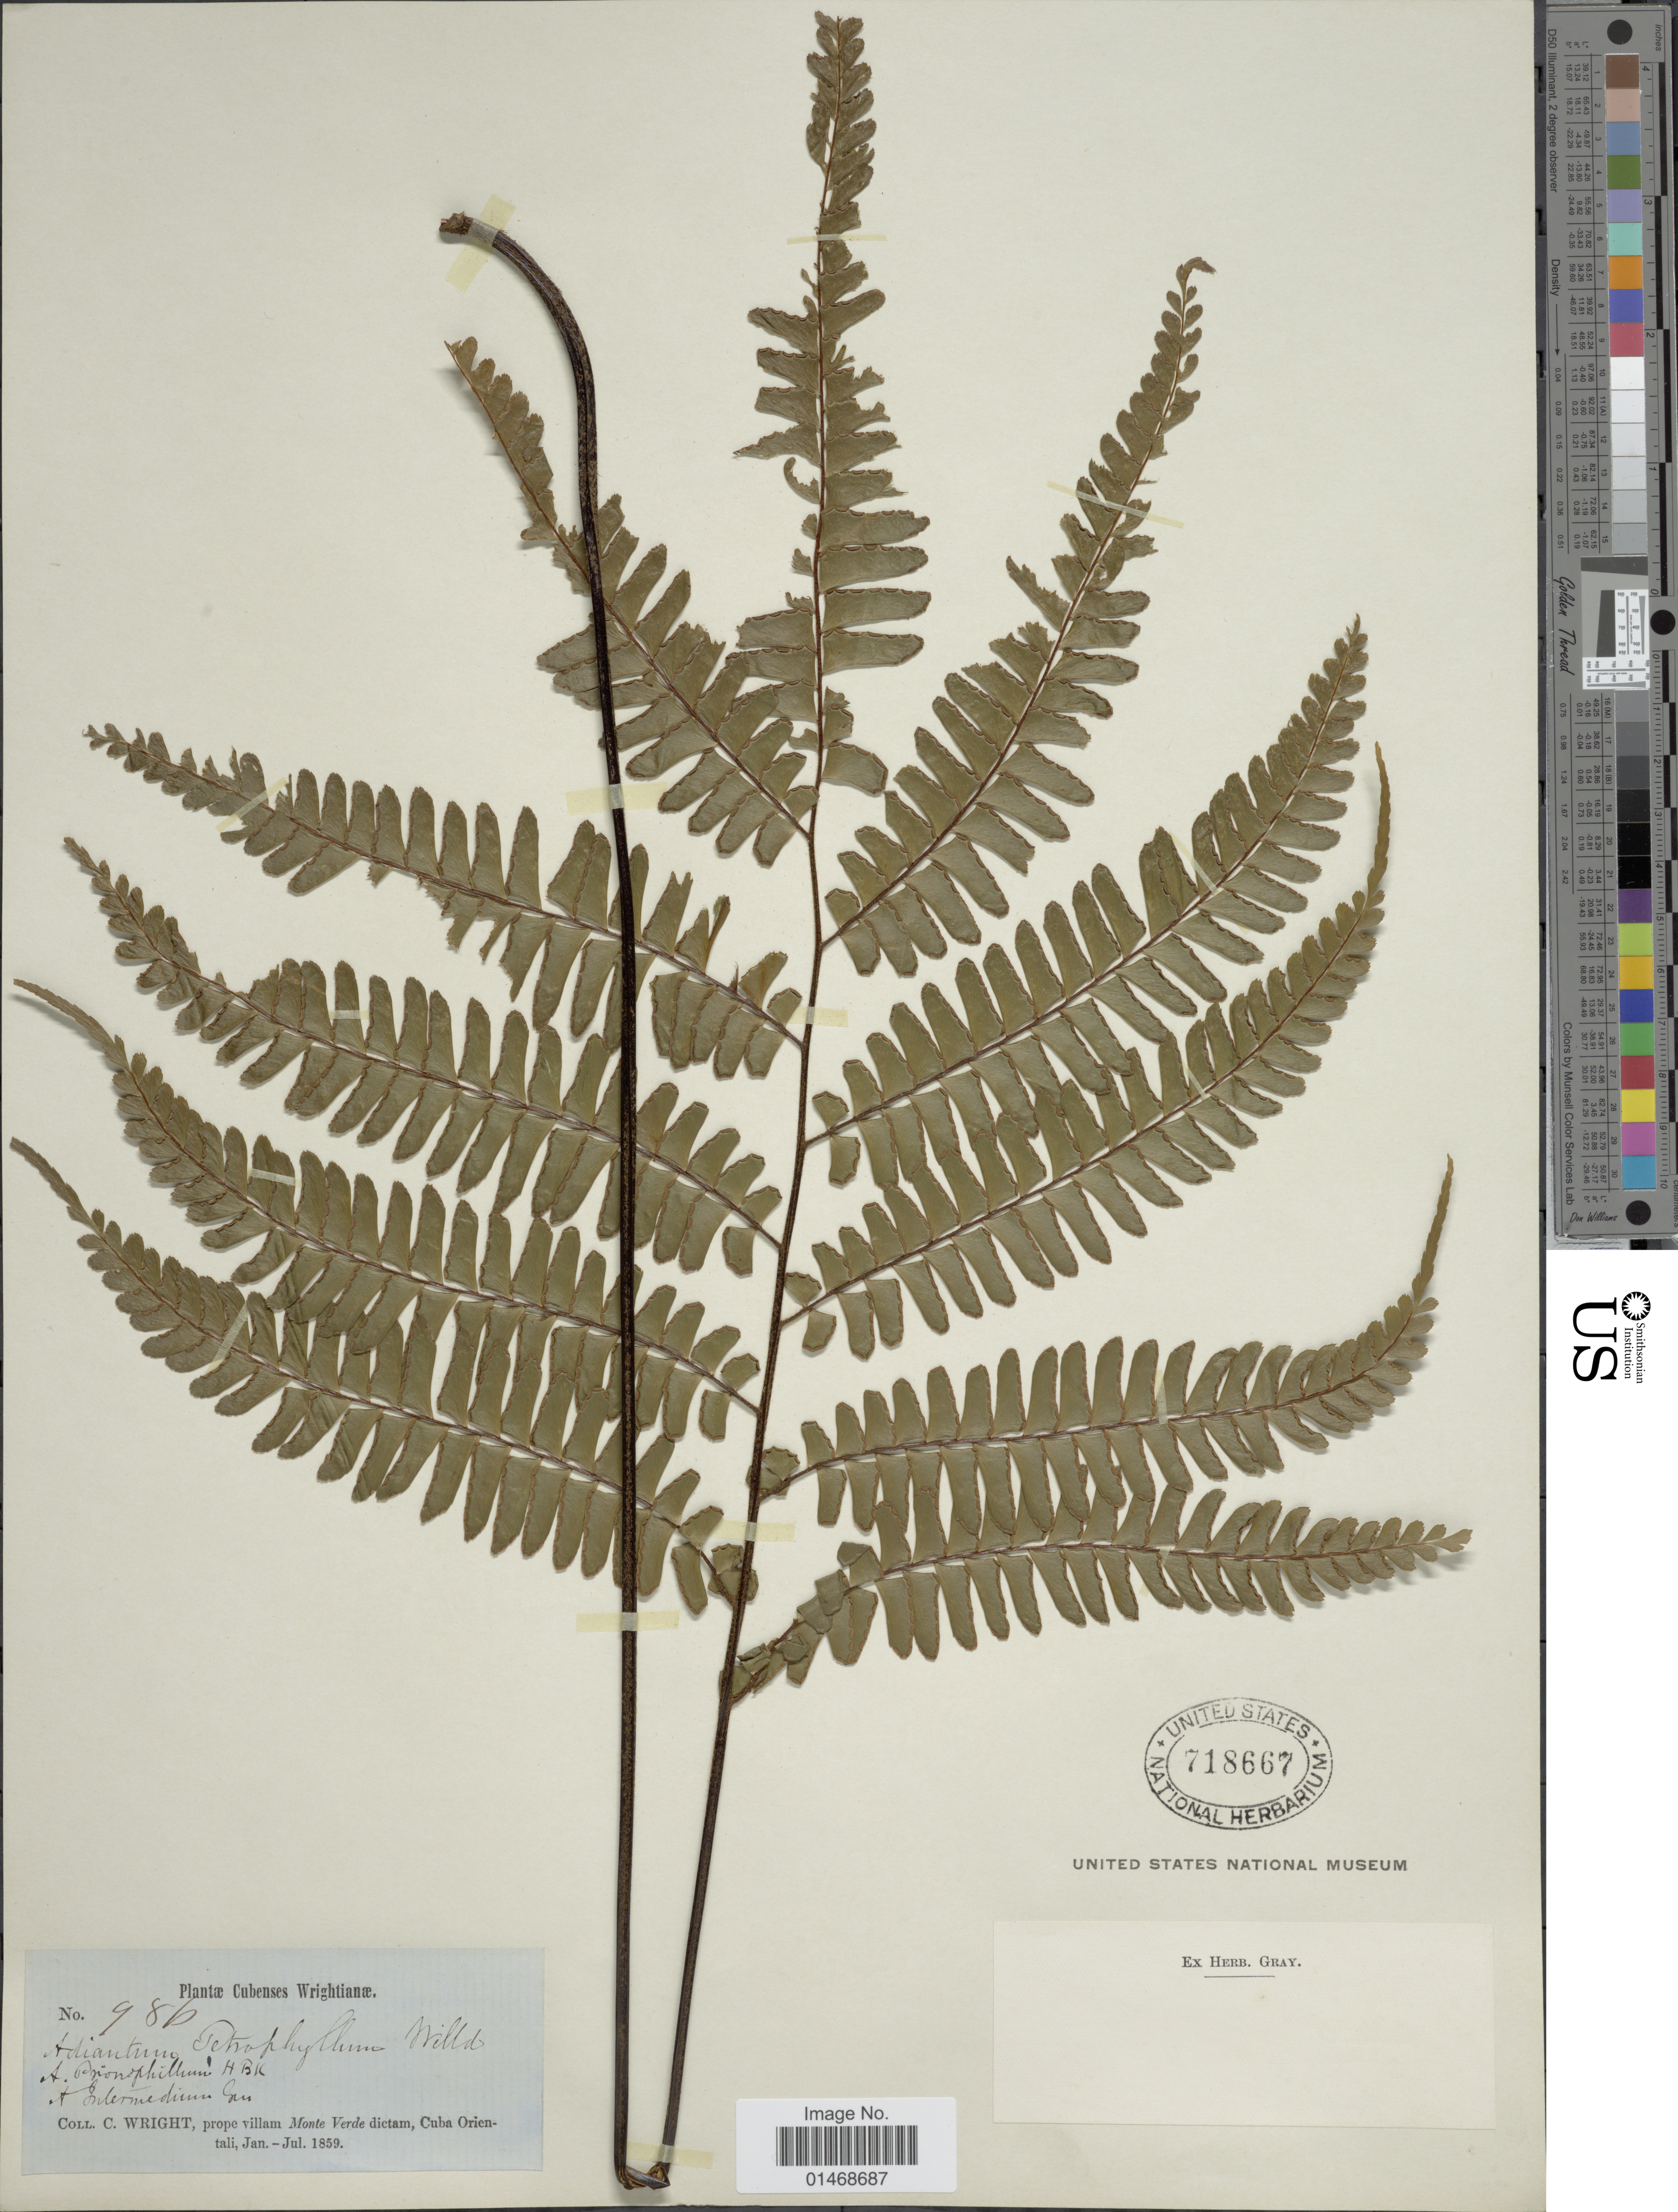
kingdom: Plantae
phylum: Tracheophyta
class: Polypodiopsida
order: Polypodiales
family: Pteridaceae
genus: Adiantum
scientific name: Adiantum cubense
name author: Hook.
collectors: C. Wright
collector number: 986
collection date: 1859-01/1859-07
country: Cuba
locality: Prope villam Monte Verde dictam, Cuba Orientali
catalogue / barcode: US 718667